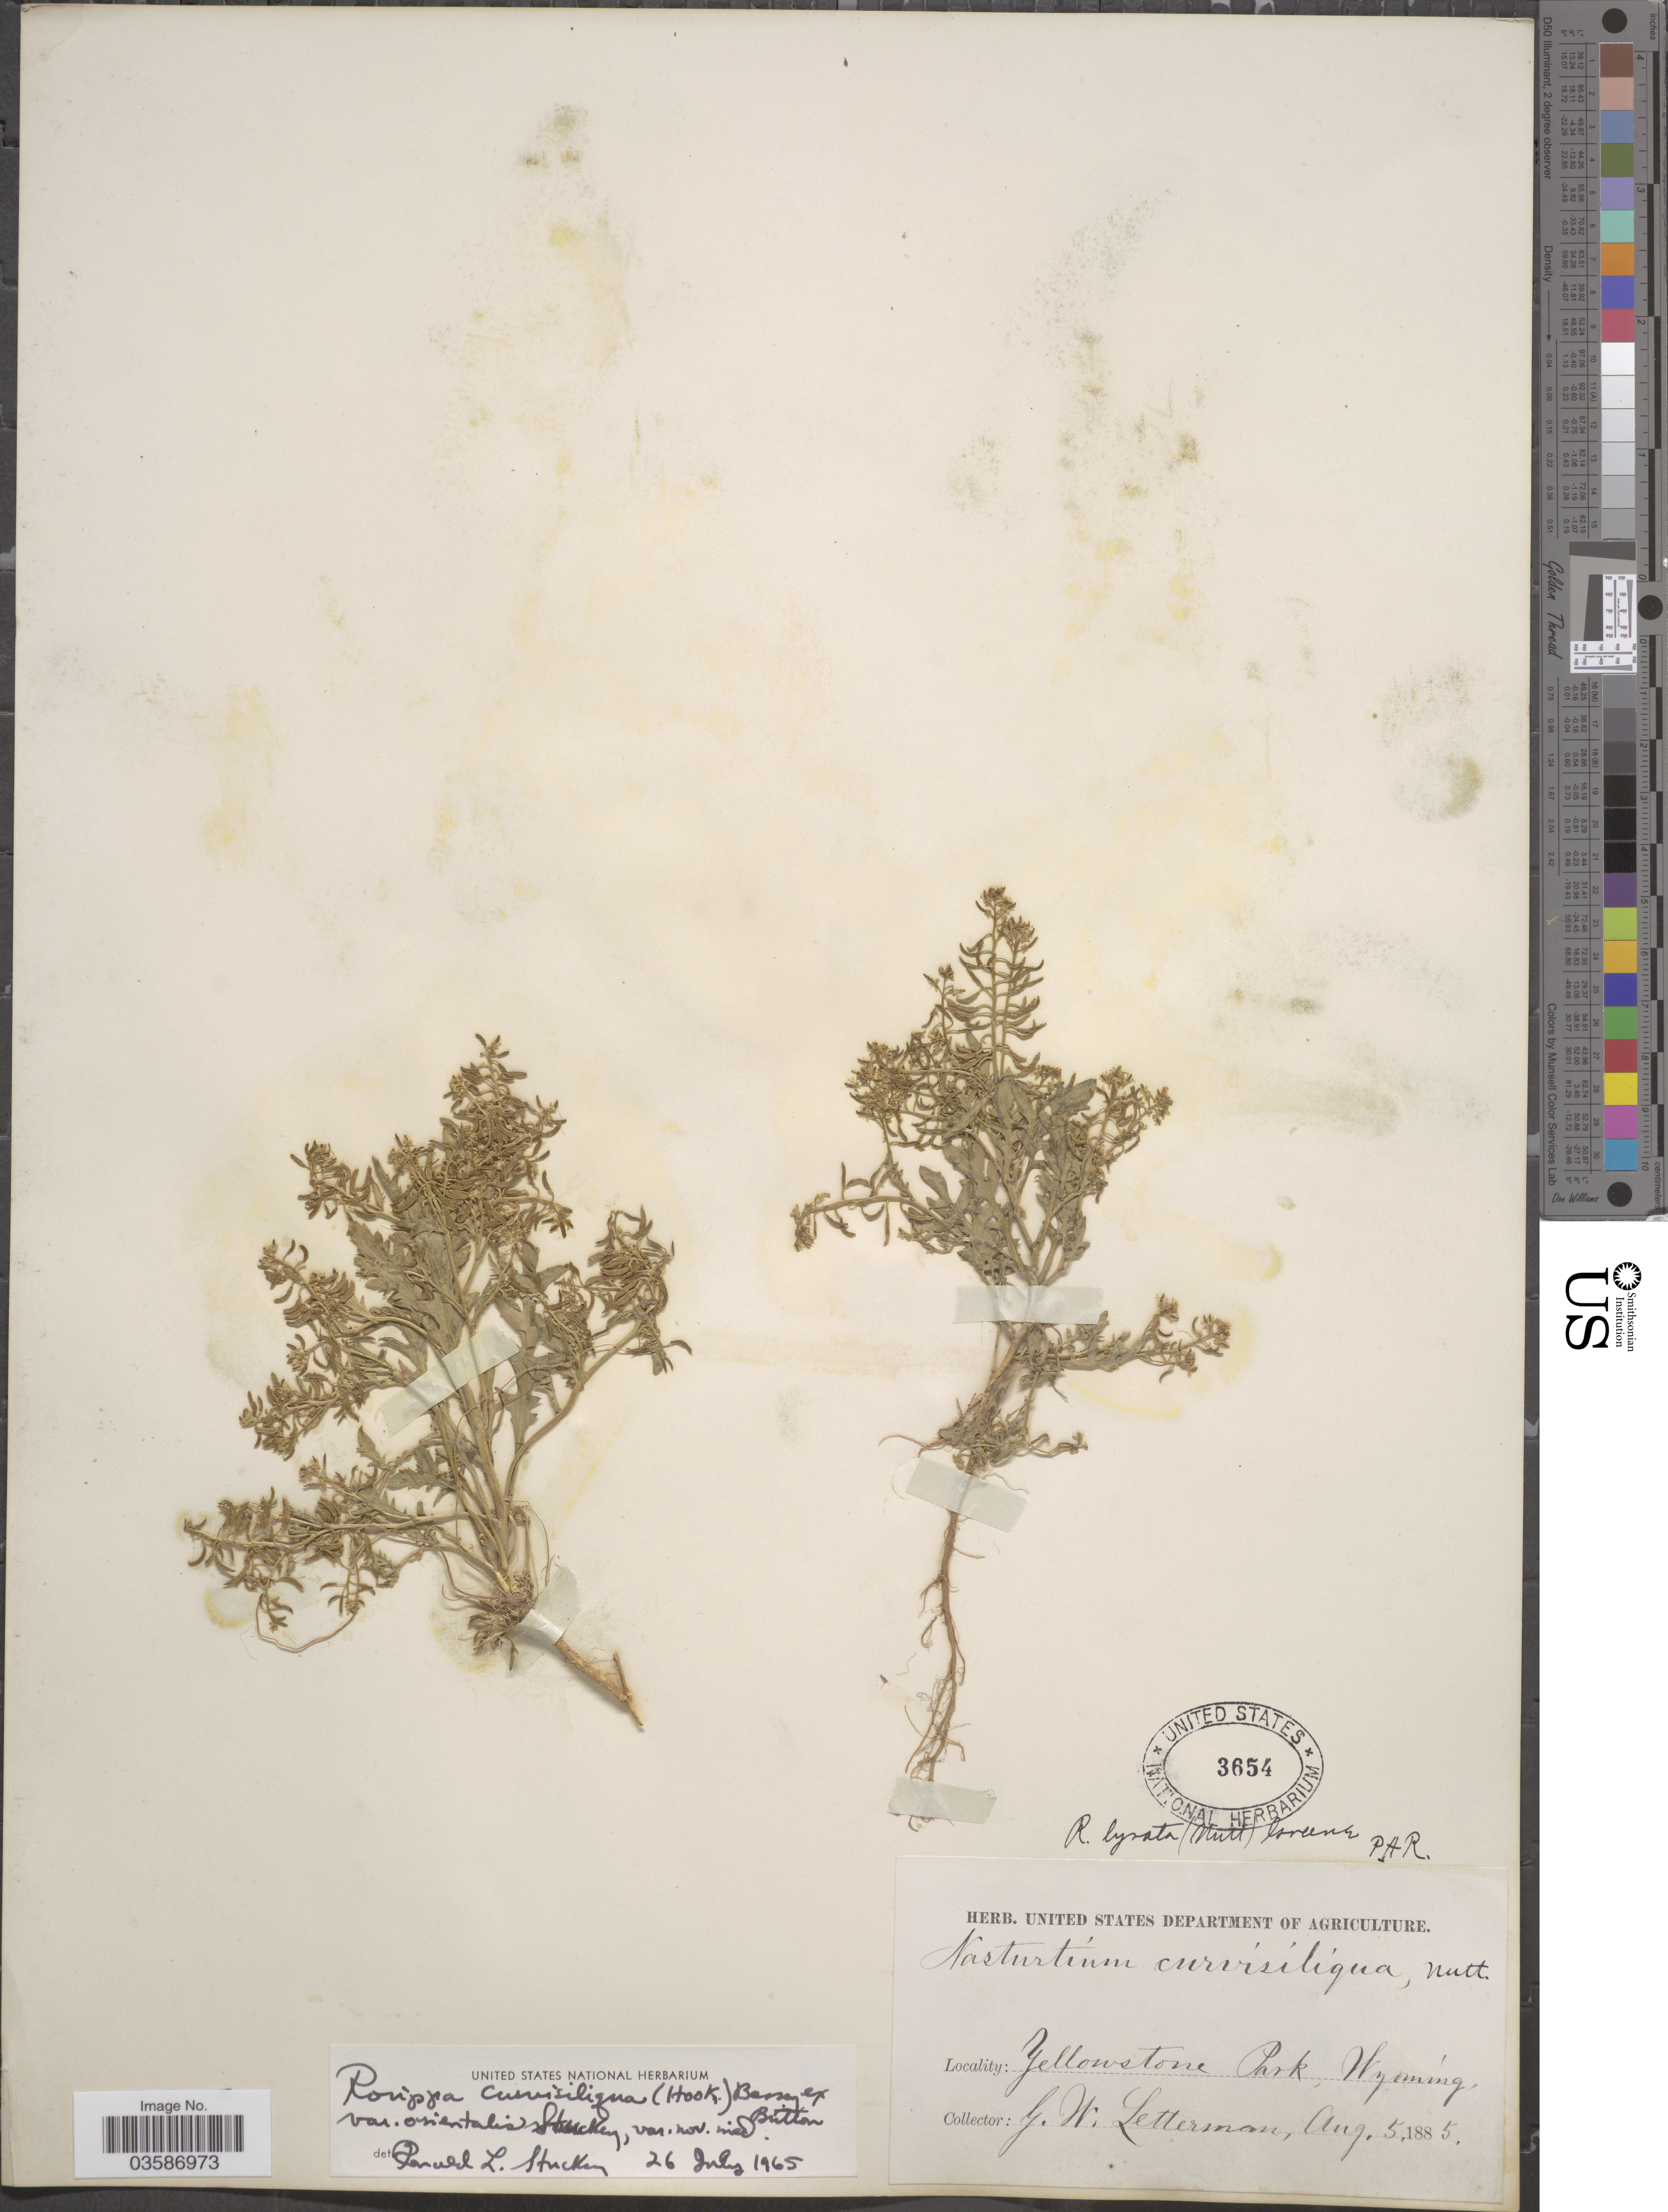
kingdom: Plantae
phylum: Tracheophyta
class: Magnoliopsida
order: Brassicales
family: Brassicaceae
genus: Rorippa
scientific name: Rorippa curvisiliqua var. orientalis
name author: Stuckey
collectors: G. W. Letterman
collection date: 1885-08-05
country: United States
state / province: Wyoming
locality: Yellowstone Park.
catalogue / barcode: US 3654